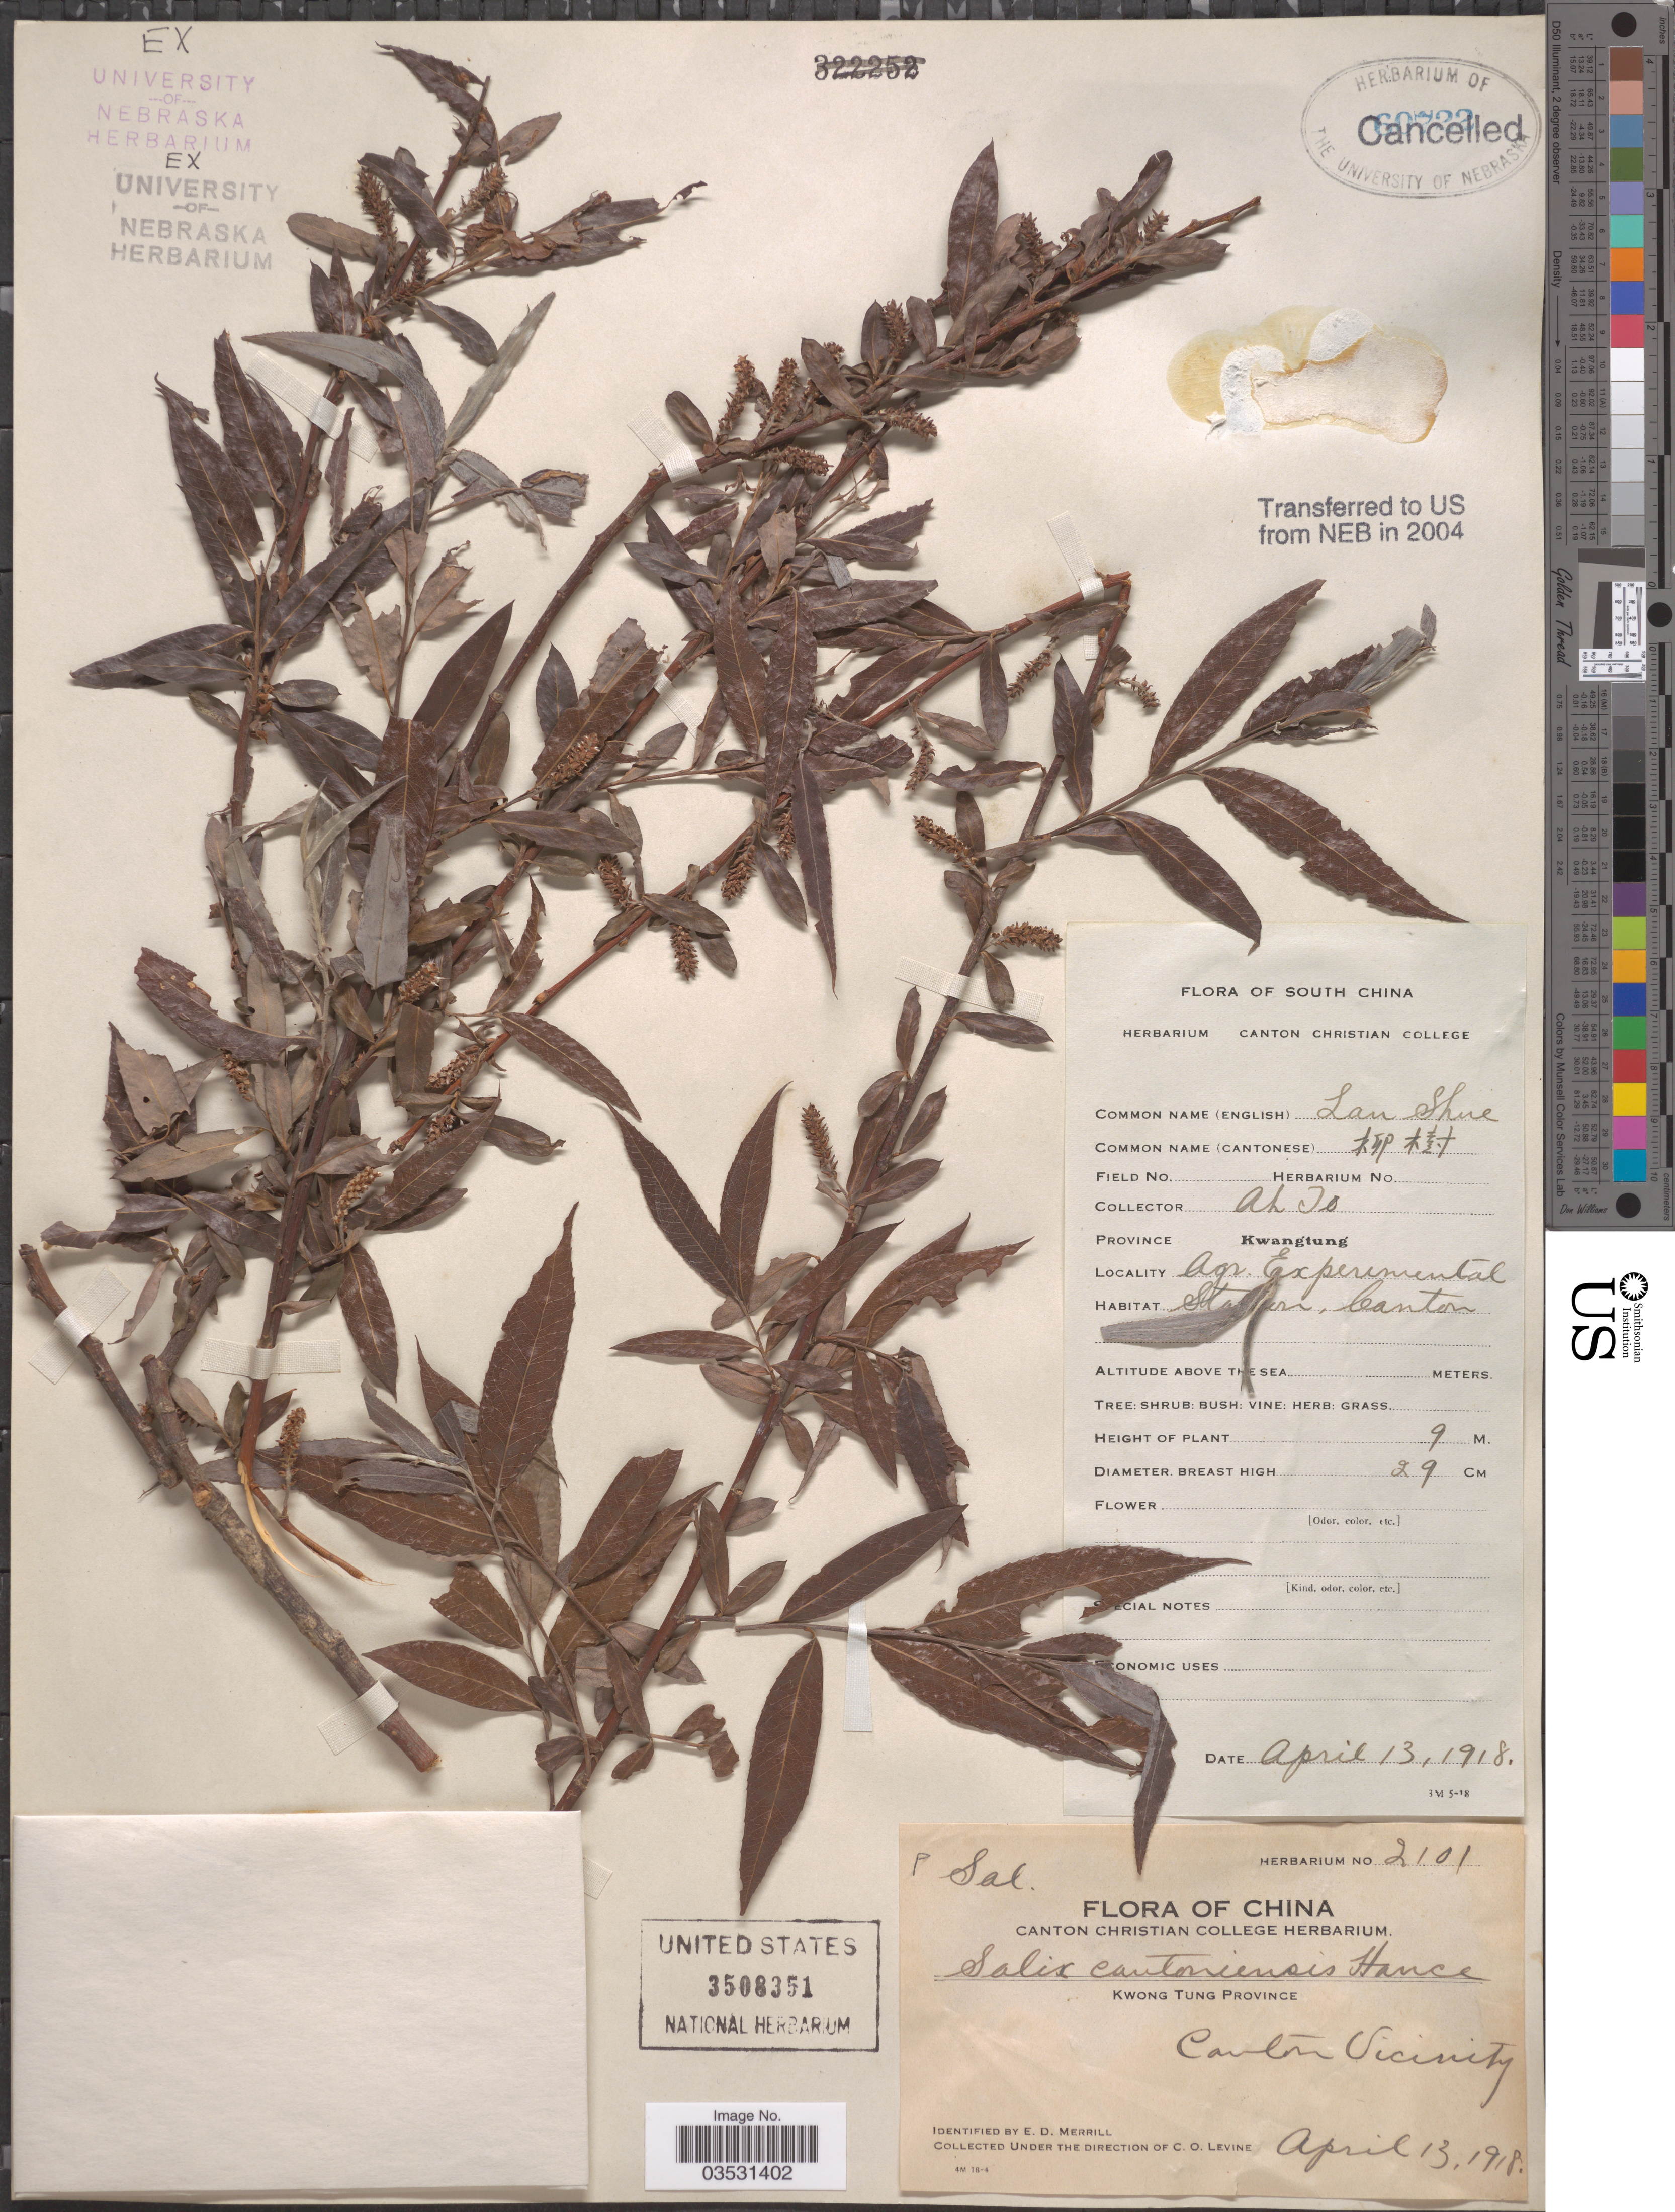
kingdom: Plantae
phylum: Tracheophyta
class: Magnoliopsida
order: Malpighiales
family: Salicaceae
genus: Salix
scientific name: Salix cordata x S. sericea Marshall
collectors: Ah To & C. O. Levine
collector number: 2101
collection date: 1918-04-13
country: China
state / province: Guangdong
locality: South China. Province Kwangtung. Agr. Experimental. Kwong Tung Province. Canton Vicinity.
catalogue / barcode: US 3508351